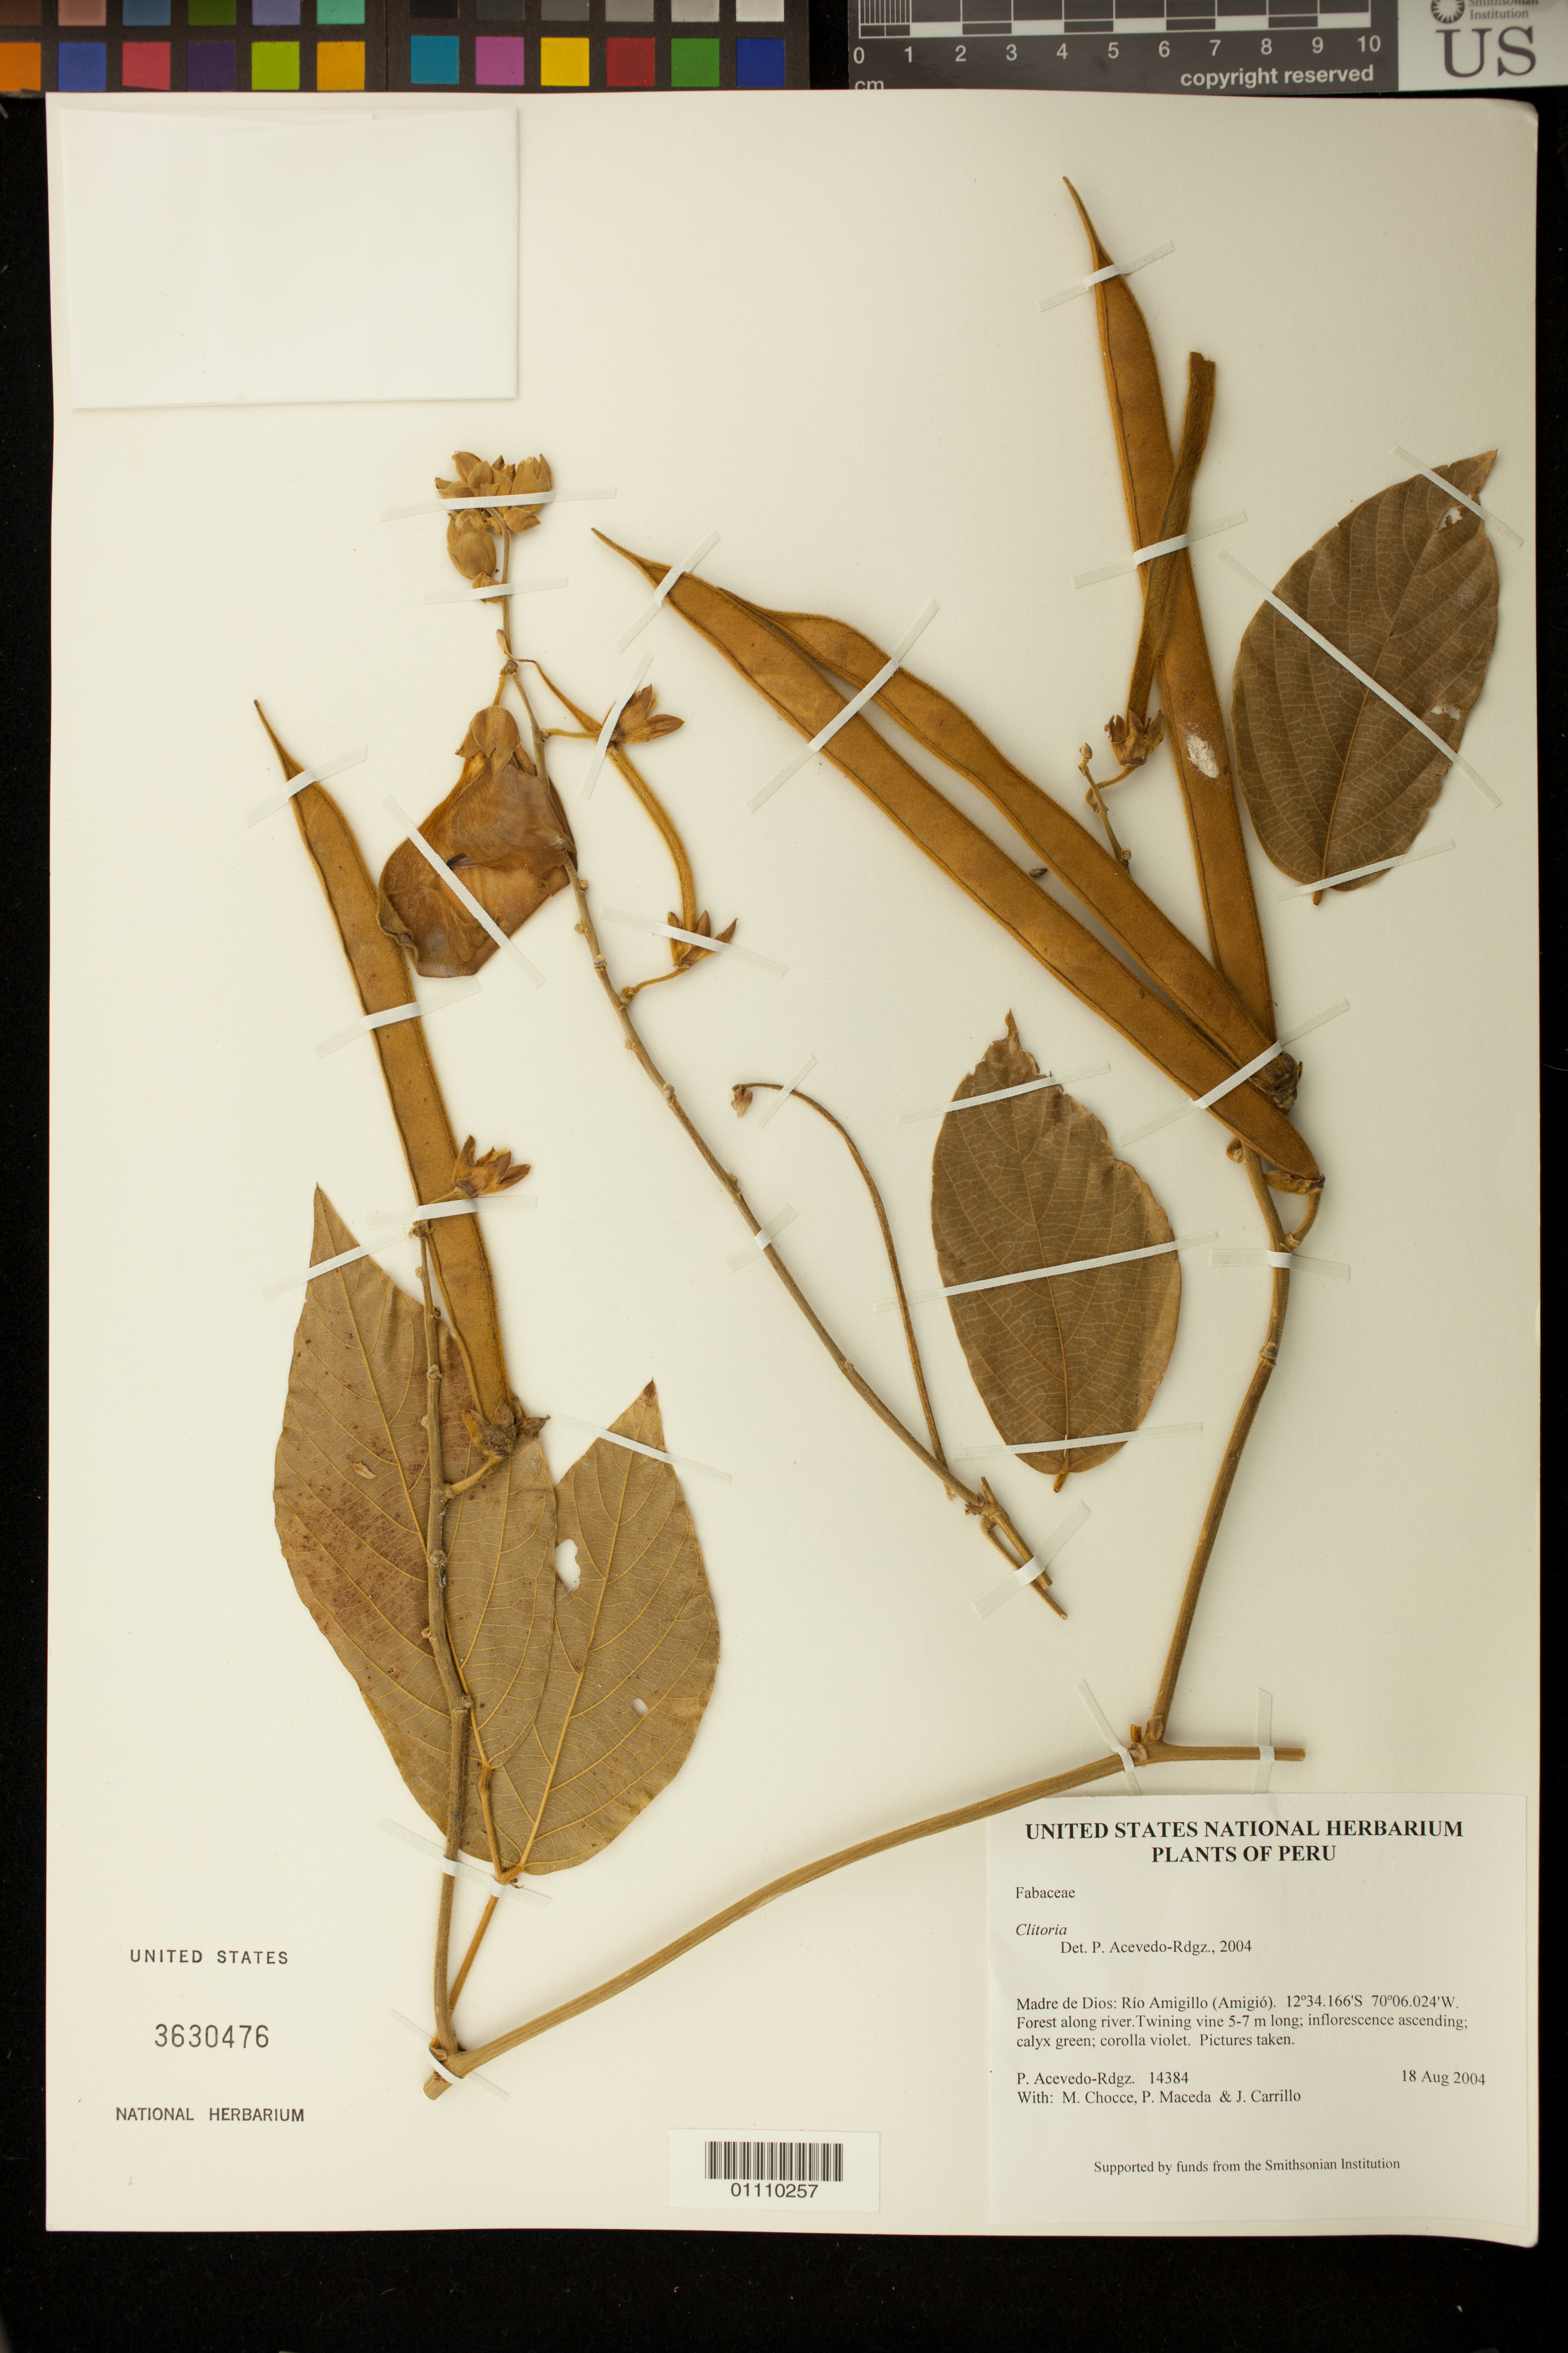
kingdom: Plantae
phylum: Tracheophyta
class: Magnoliopsida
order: Fabales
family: Fabaceae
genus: Centrosema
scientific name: Centrosema grandiflorum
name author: Benth.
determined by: Strong, M. T., (US), Smithsonian Institution - National Museum of Natural History (UNITED STATES)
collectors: P. Acevedo-Rodr., M. Chocce, P. Maceda & J. Carrillo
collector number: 14384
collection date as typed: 18 Aug 2004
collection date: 2004-08-18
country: Peru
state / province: Madre de Dios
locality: Madre de Dios: Río Amigillo (Amigió)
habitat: Forest along river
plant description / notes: US, NY, MO, K, F, B, GH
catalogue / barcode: US 3630476